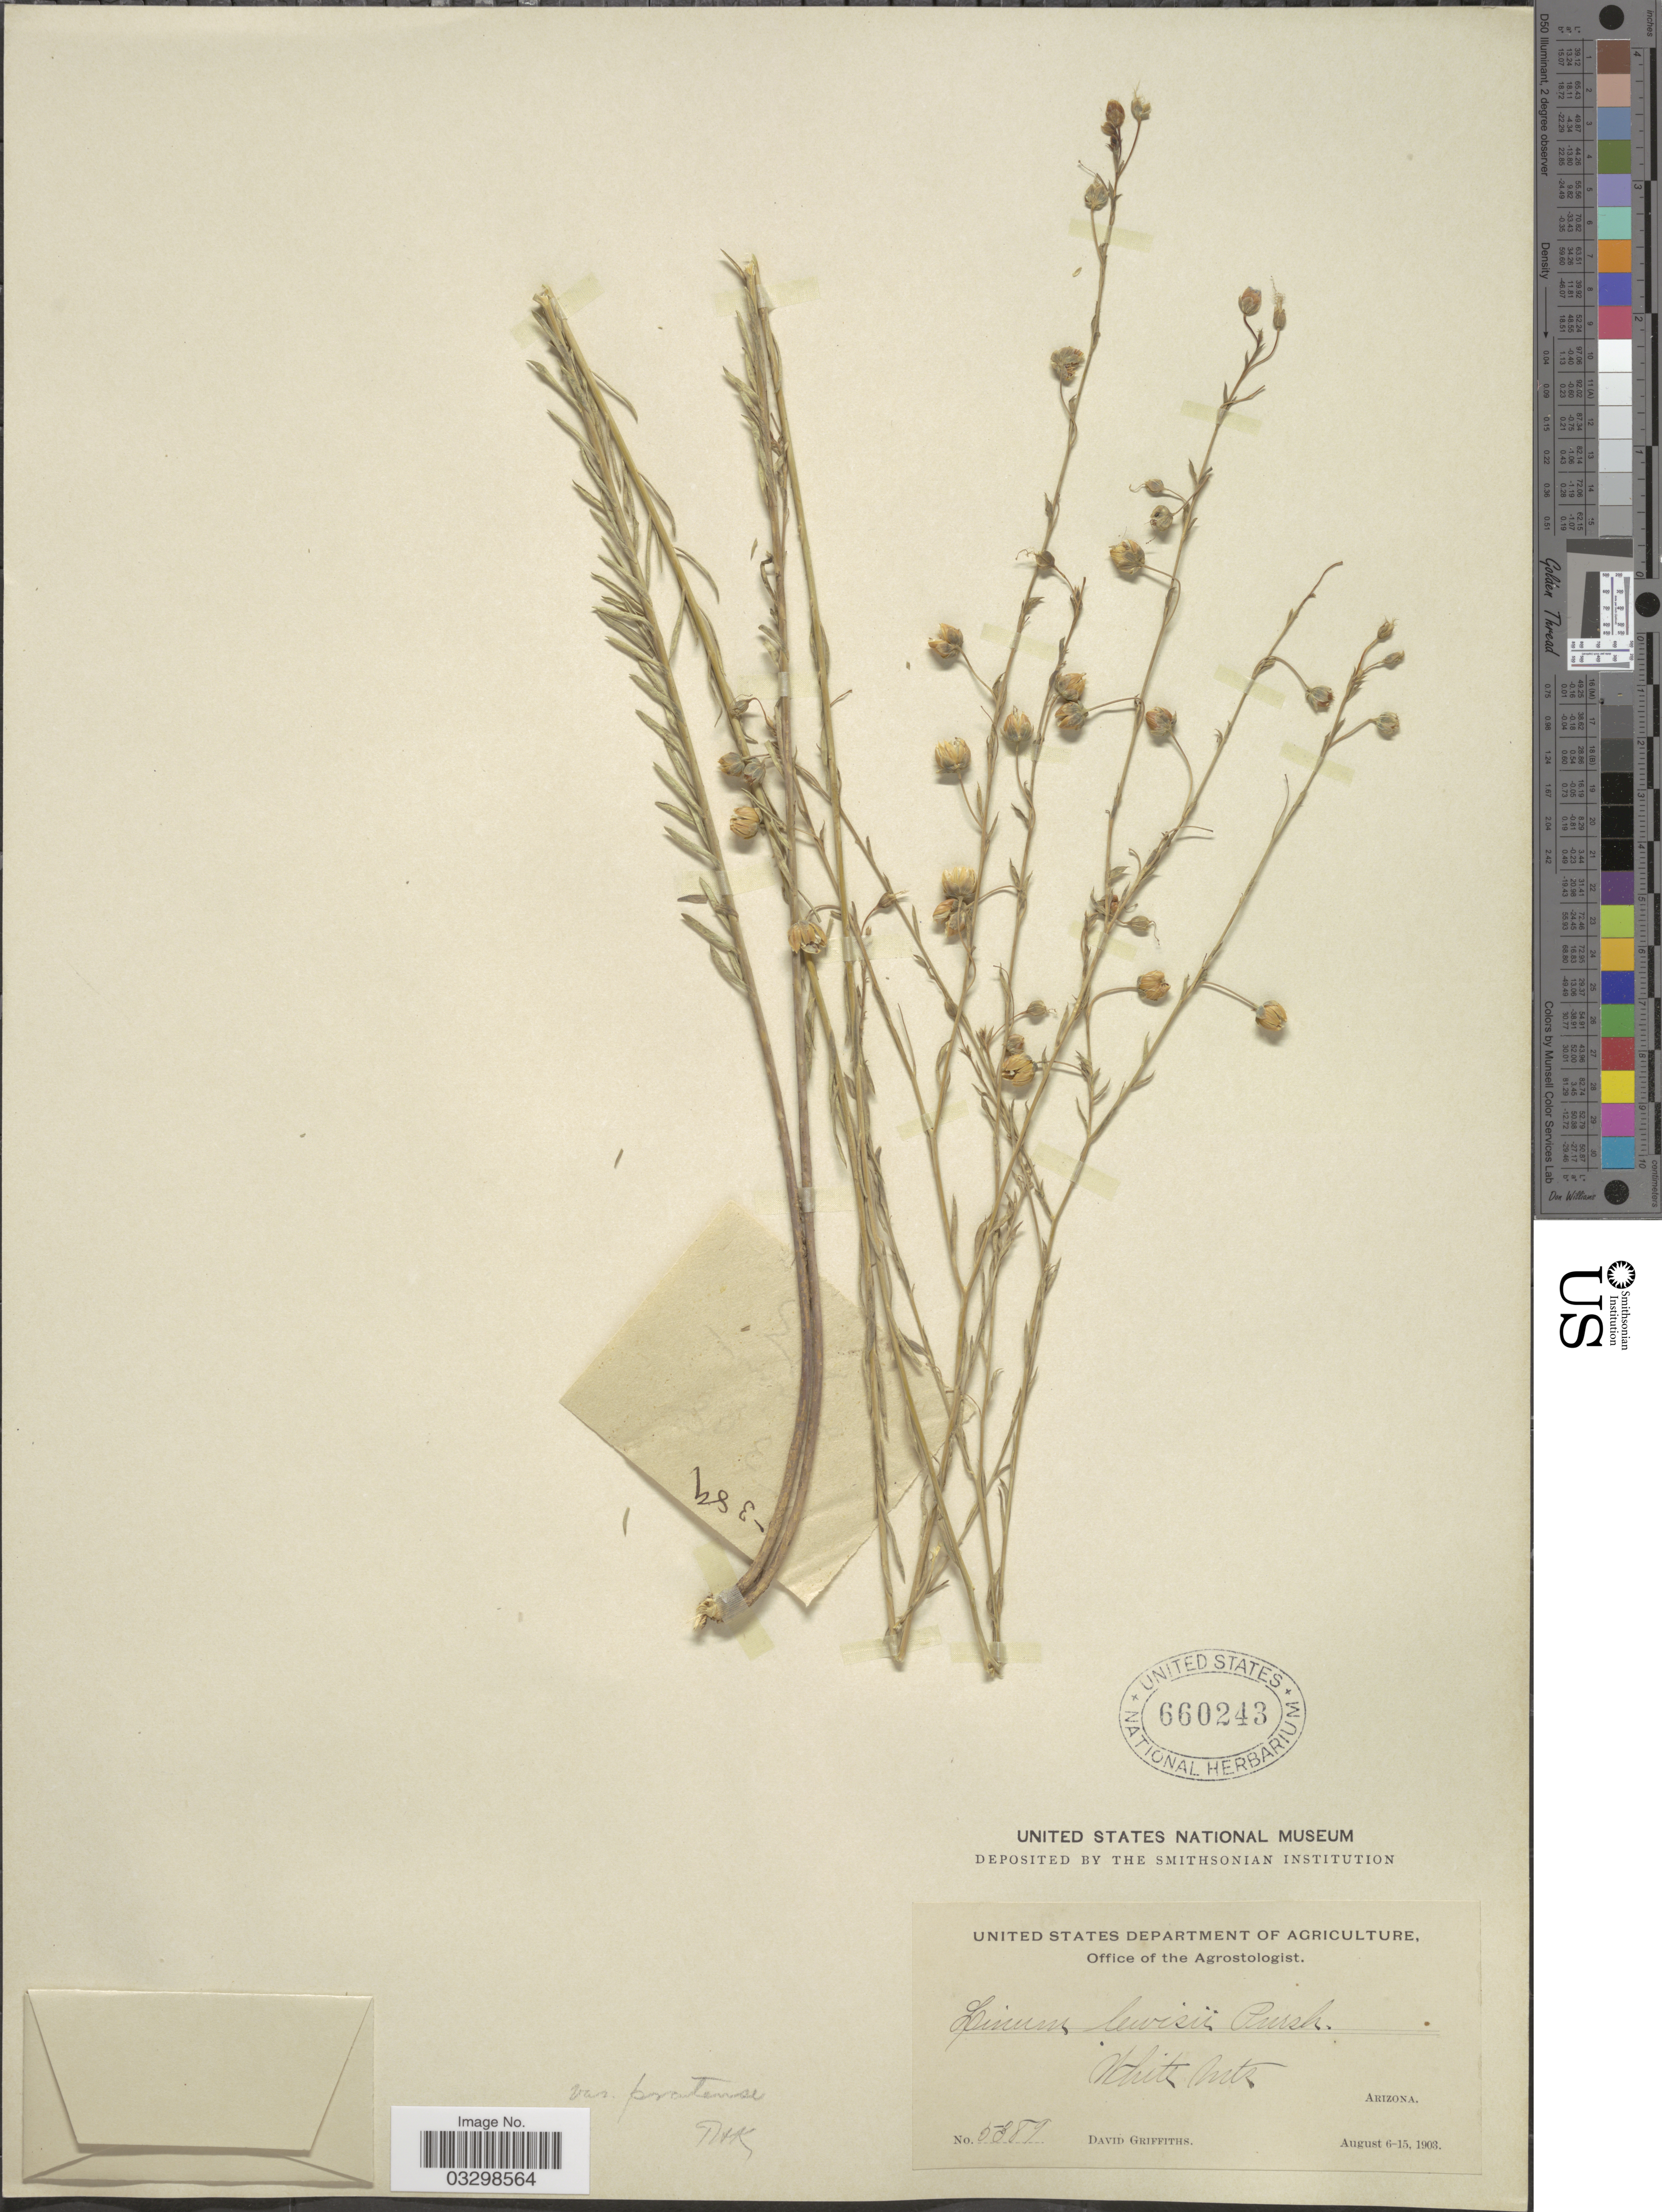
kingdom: Plantae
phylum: Tracheophyta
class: Magnoliopsida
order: Malpighiales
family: Linaceae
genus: Linum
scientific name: Linum lewisii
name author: Pursh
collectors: D. Griffiths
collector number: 5389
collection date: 1903-08-06/1903-08-15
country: United States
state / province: Arizona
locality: White Mts.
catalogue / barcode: US 660243